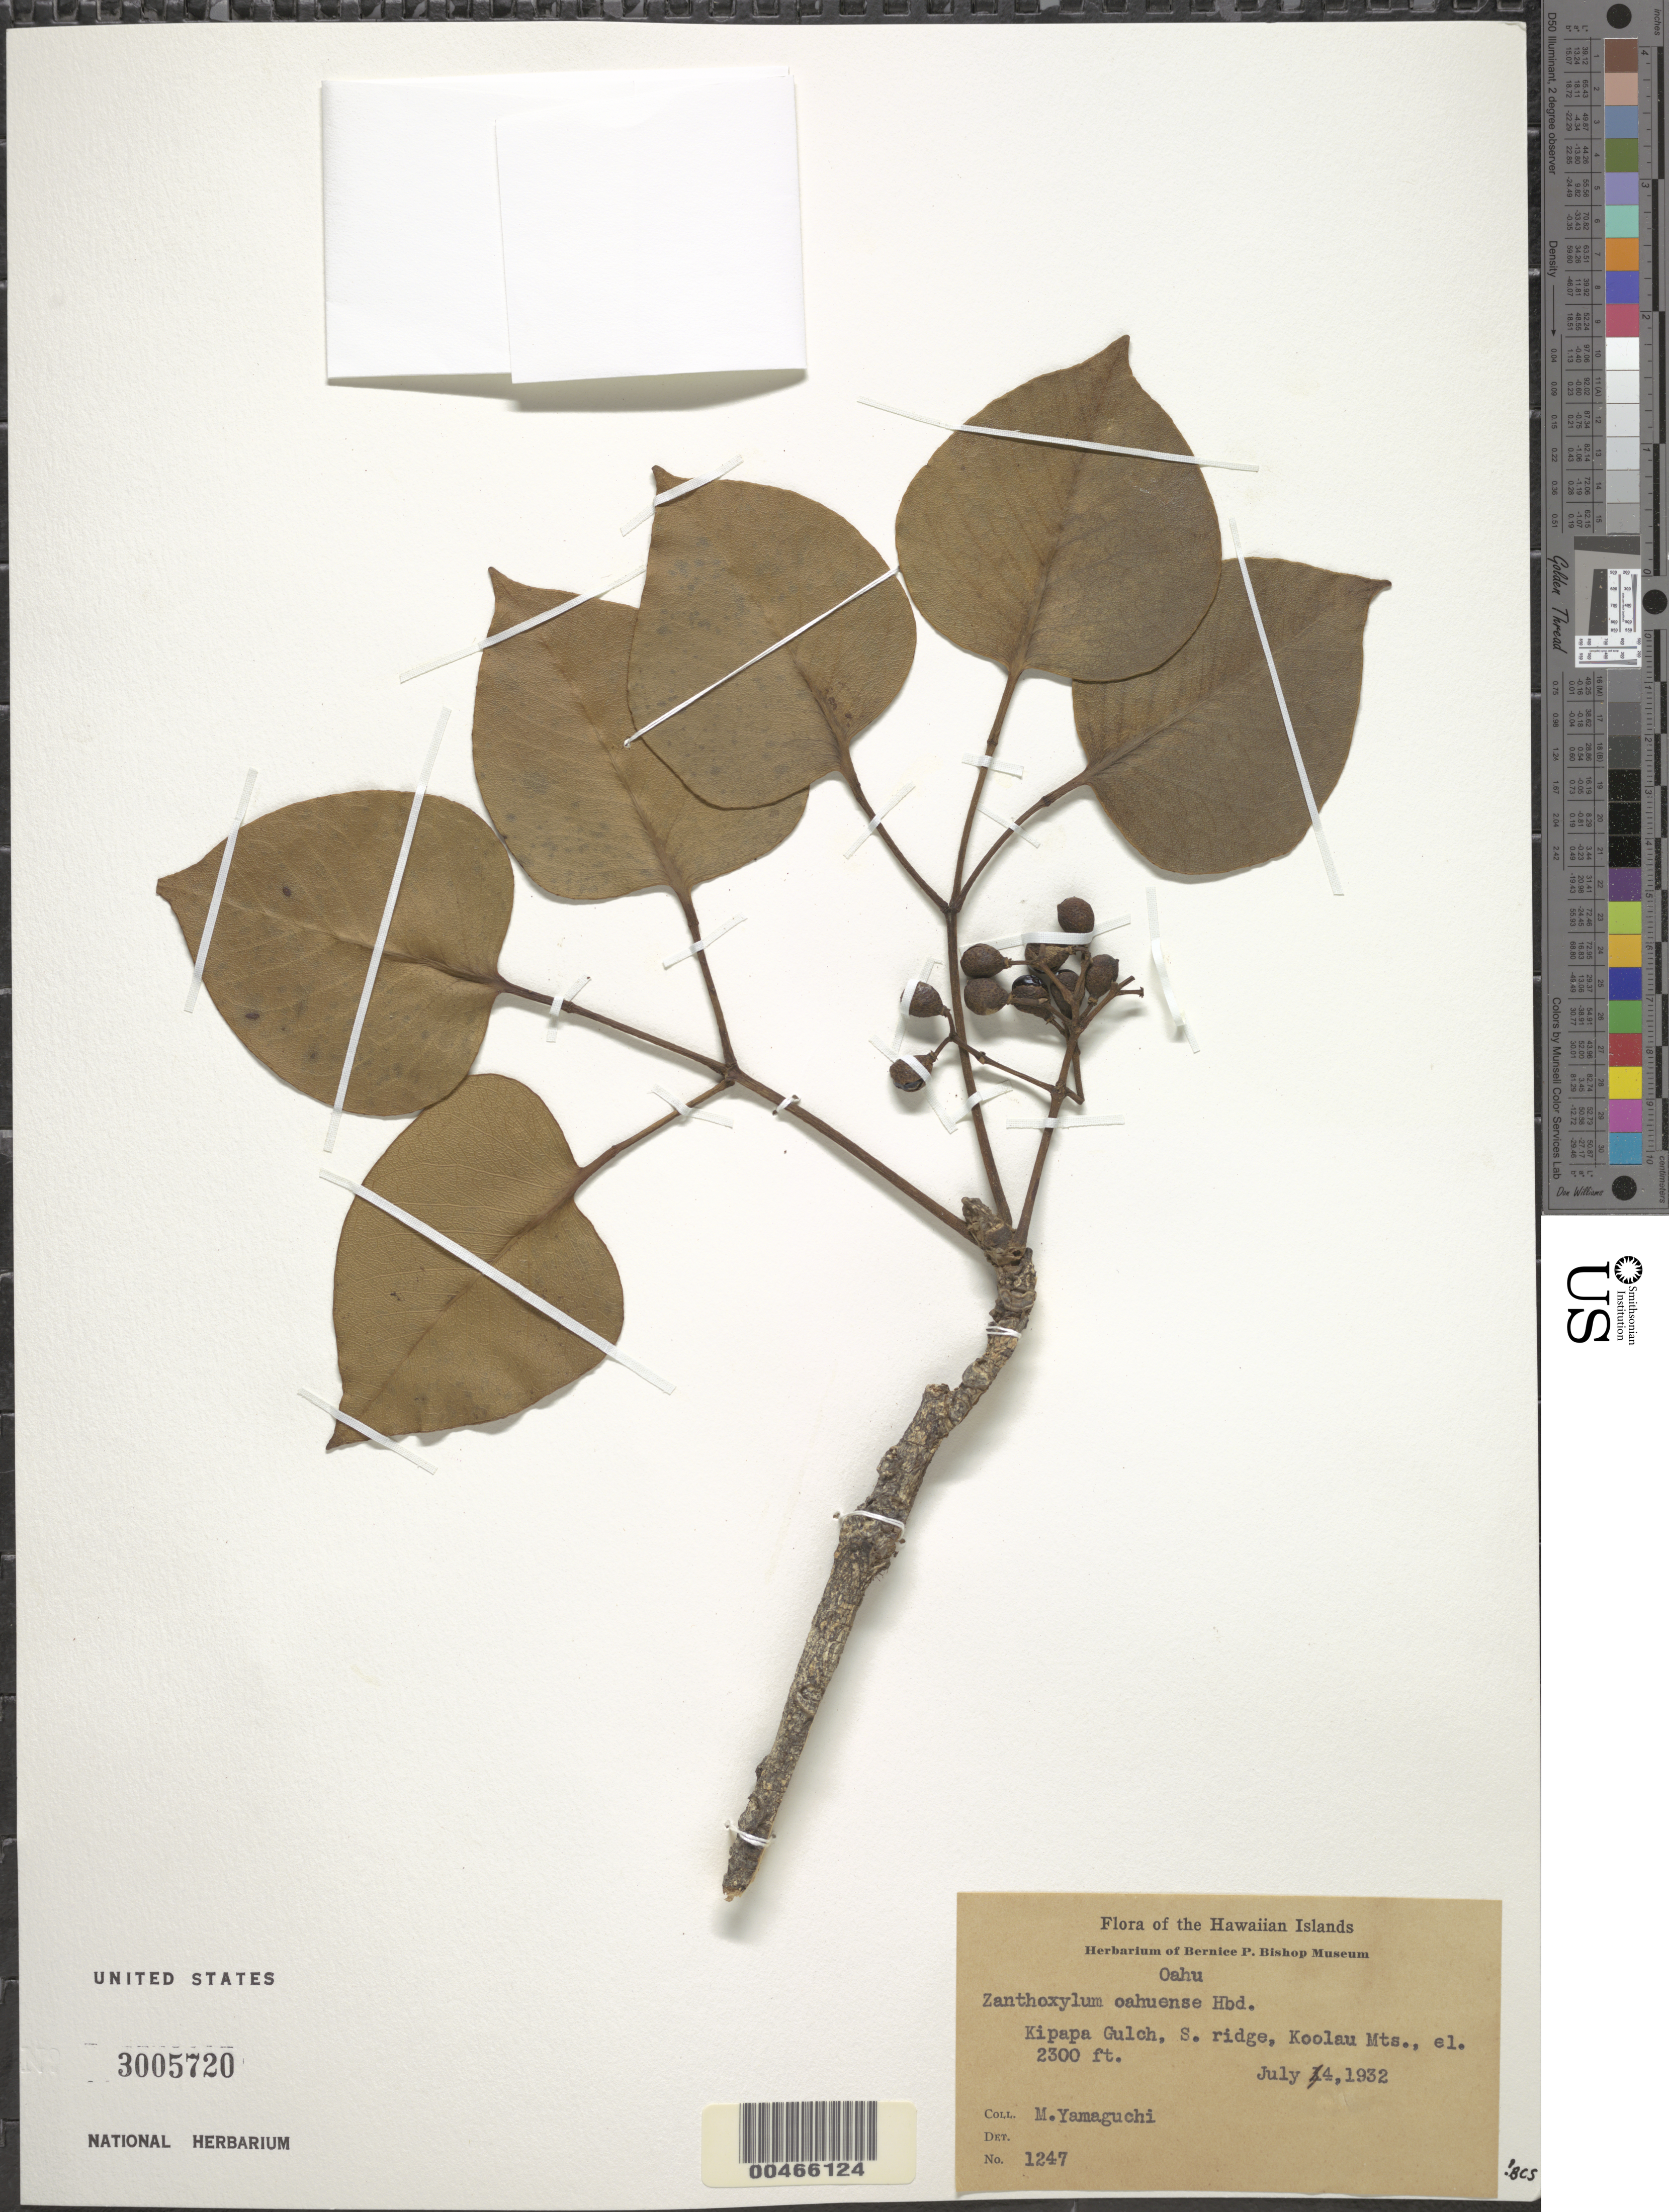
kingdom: Plantae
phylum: Tracheophyta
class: Magnoliopsida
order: Sapindales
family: Rutaceae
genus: Zanthoxylum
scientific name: Zanthoxylum oahuense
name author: Hillebr.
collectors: M. Yamaguchi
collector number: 1247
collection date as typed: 4 Jul 1932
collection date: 1932-07-04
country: United States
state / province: Hawaii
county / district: Honolulu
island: Oahu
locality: Kipapa Gulch, S ridge, Koolau Mts.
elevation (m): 701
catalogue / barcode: US 3005720